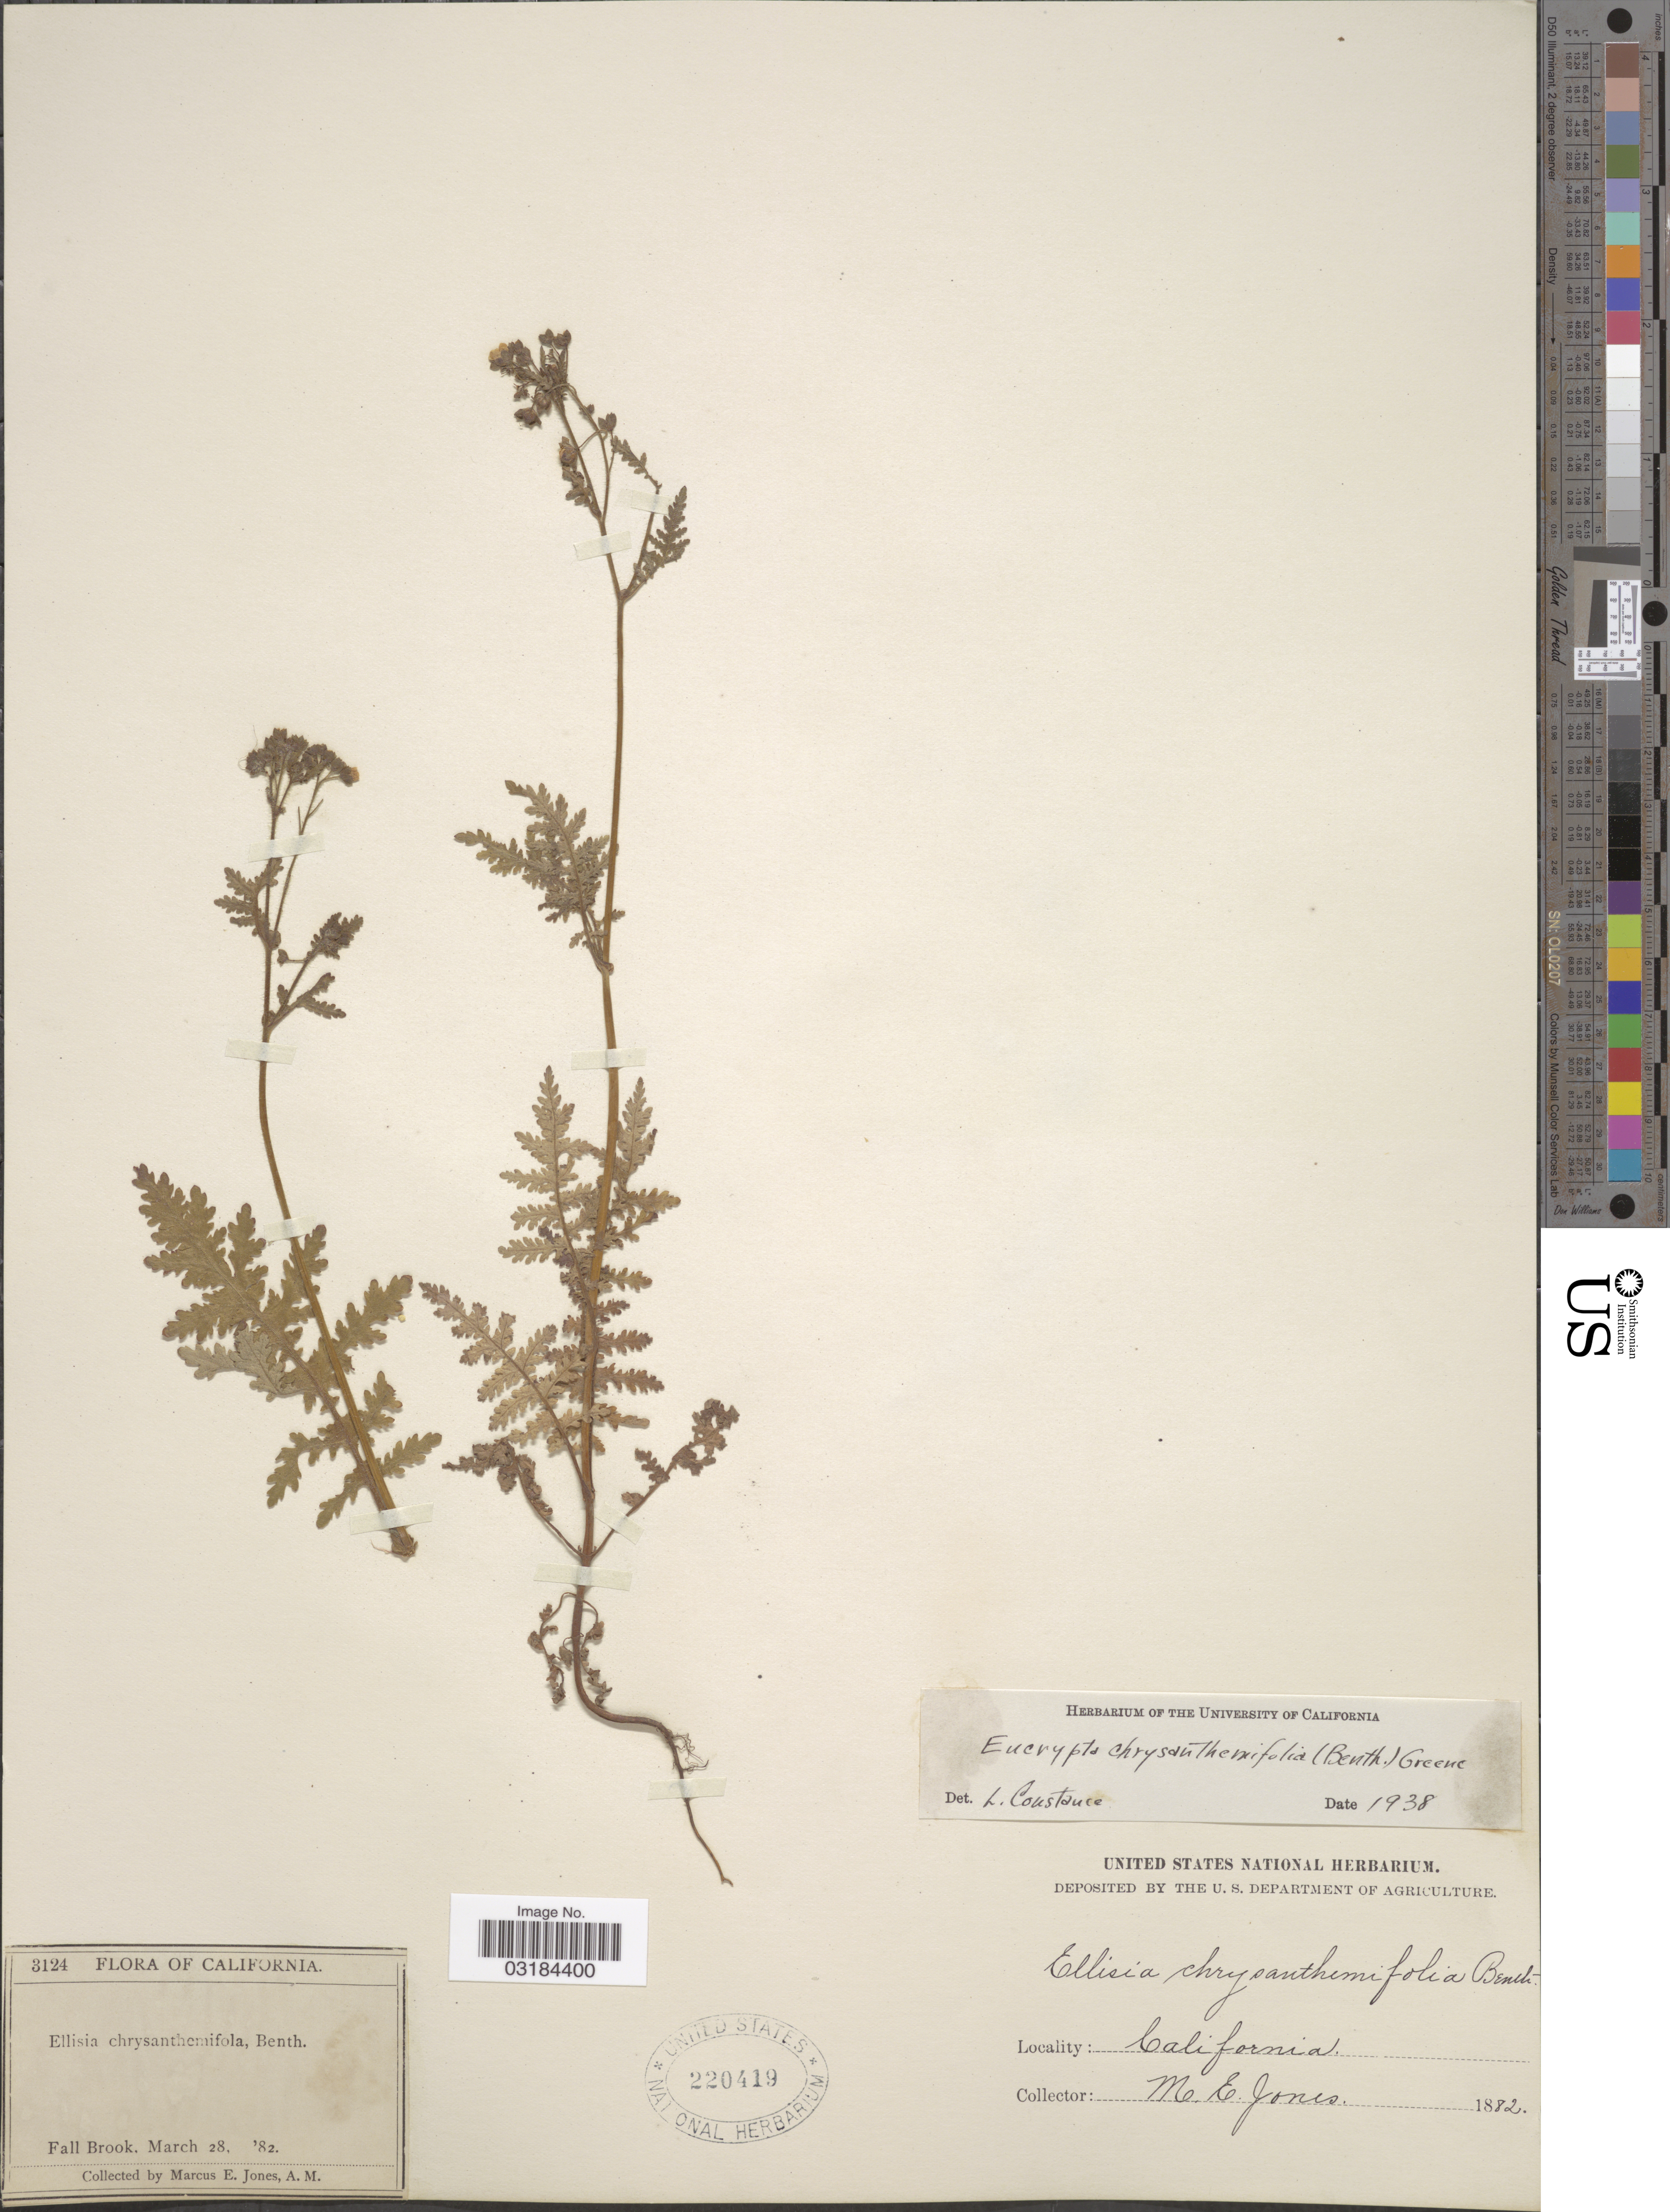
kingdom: Plantae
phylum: Tracheophyta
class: Magnoliopsida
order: Boraginales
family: Hydrophyllaceae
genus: Eucrypta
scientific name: Eucrypta chrysanthemifolia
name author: (Benth.) Greene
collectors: M. E. Jones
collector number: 3124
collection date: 1882-03-28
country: United States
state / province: California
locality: Fall Brook.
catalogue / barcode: US 220419